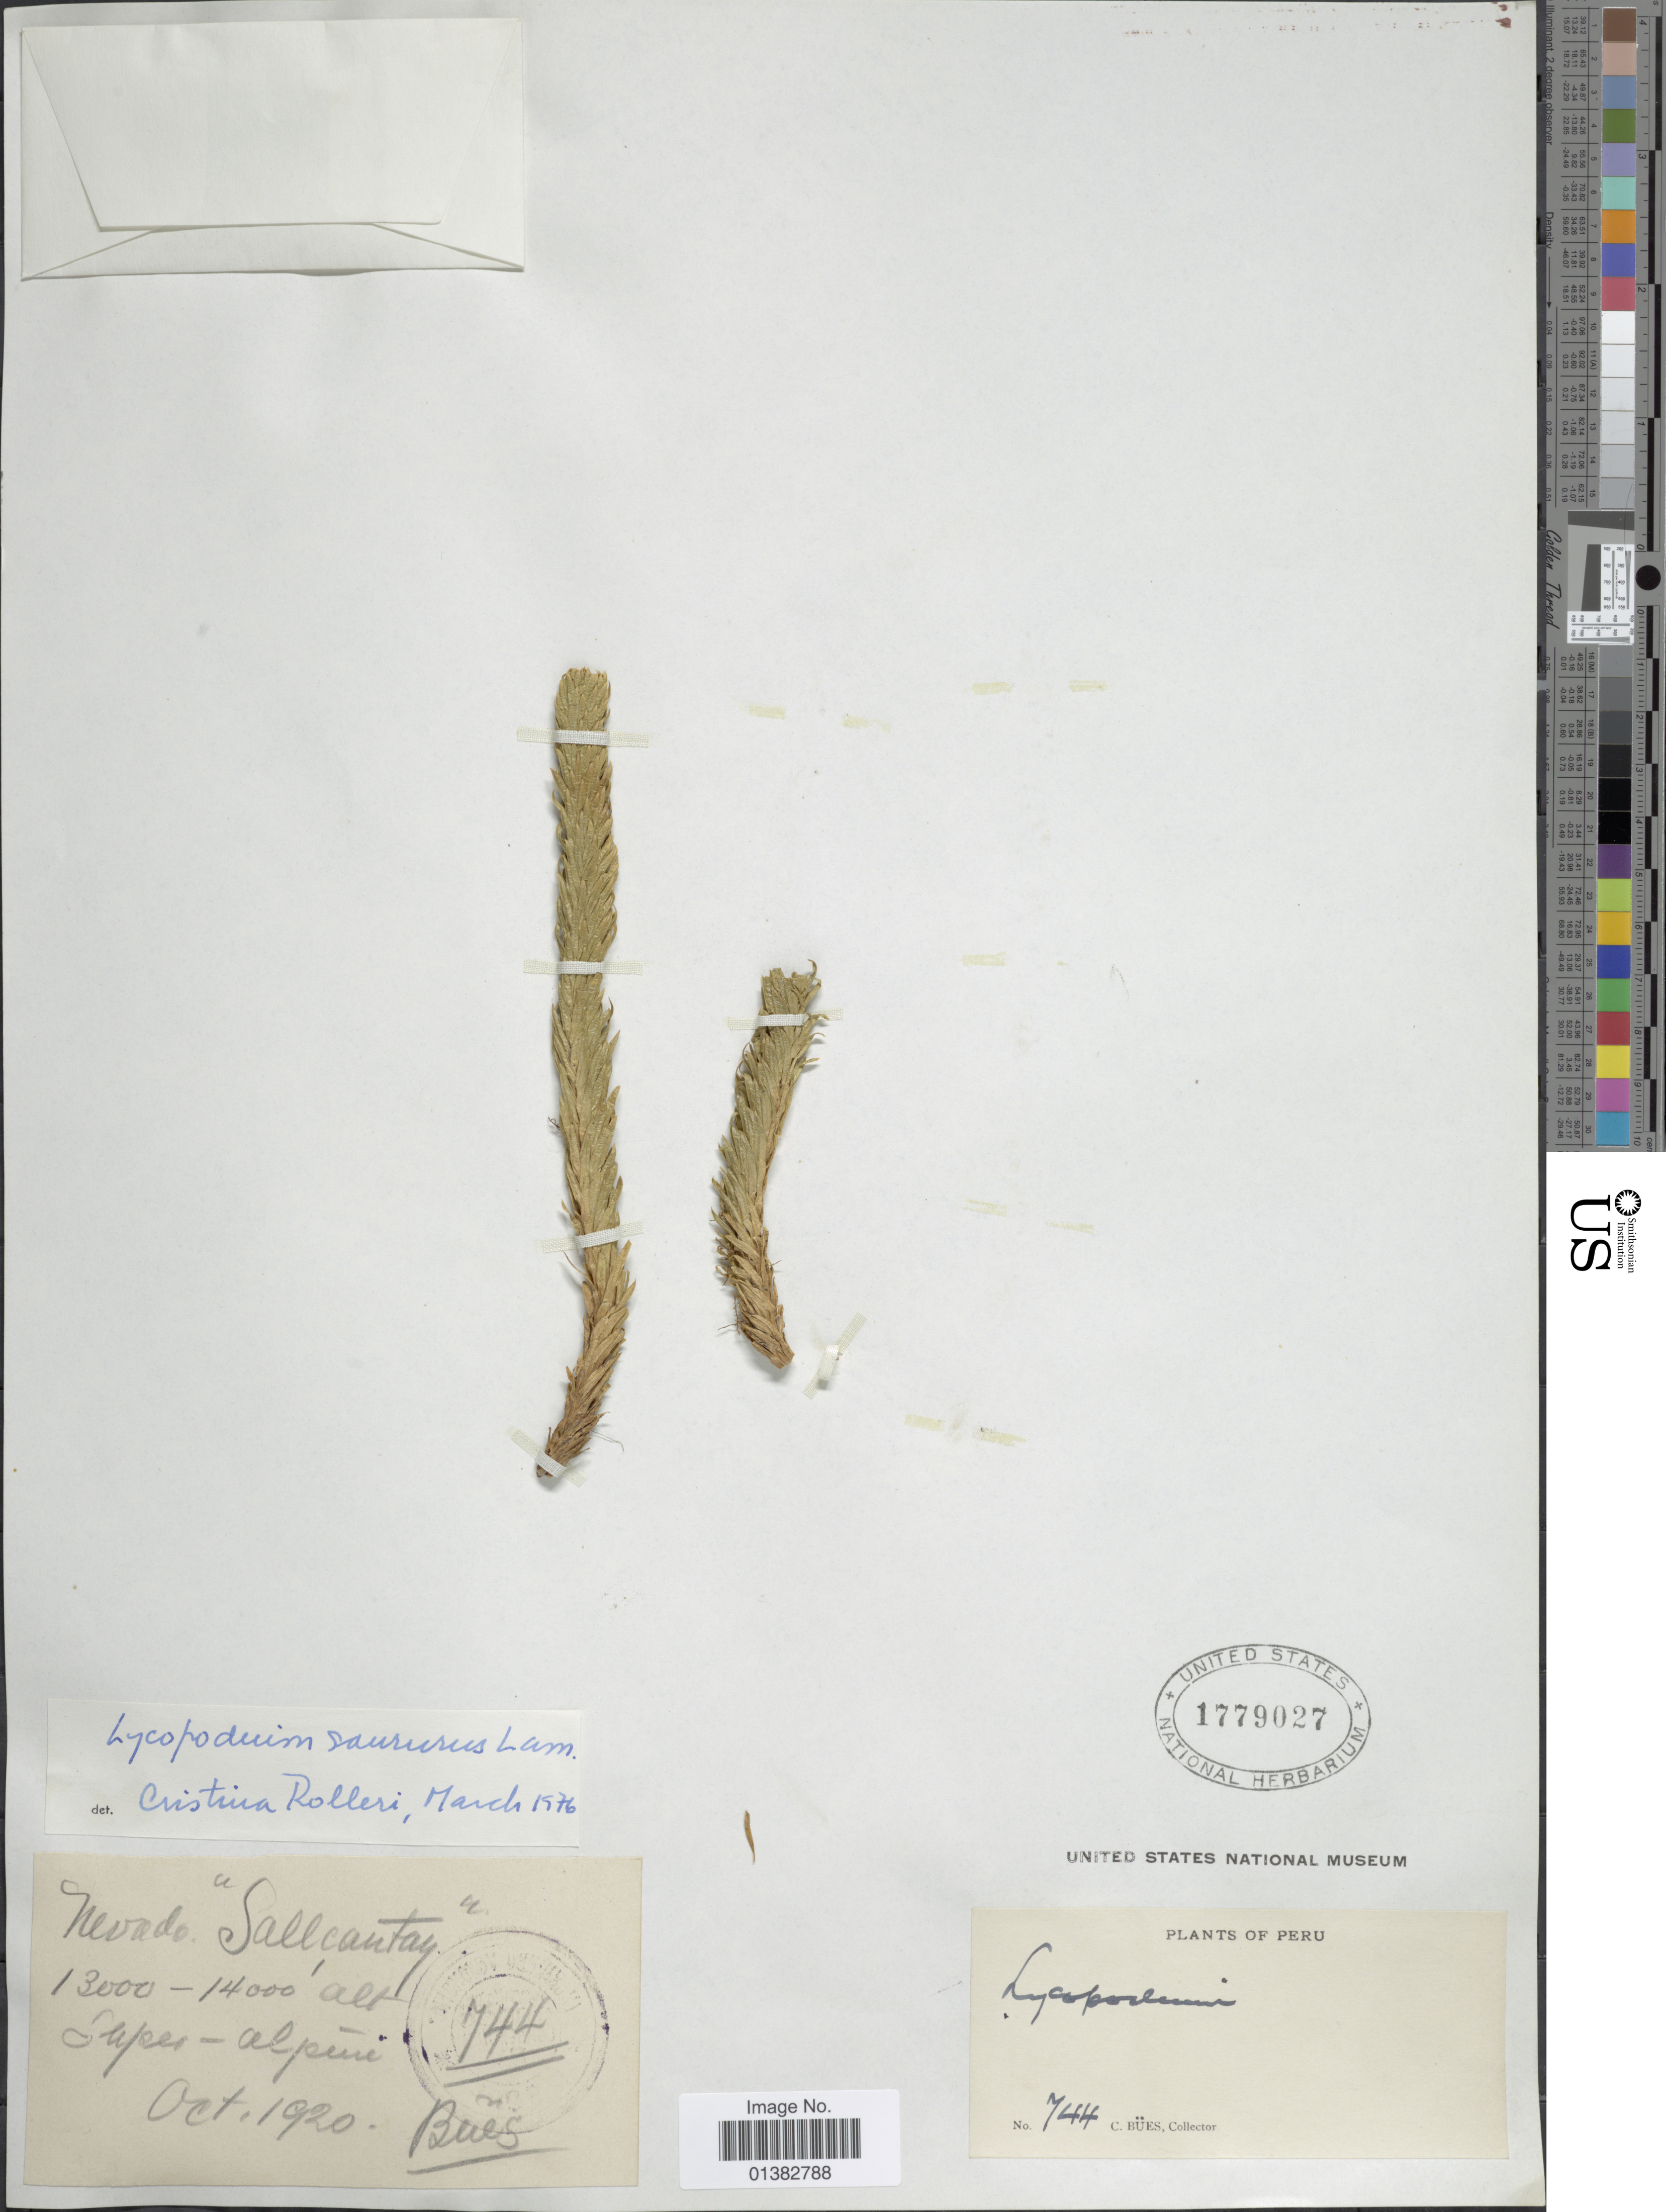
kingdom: Plantae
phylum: Tracheophyta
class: Lycopodiopsida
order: Lycopodiales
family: Lycopodiaceae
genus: Phlegmariurus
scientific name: Phlegmariurus saururus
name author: (Lam.) B. Øllg.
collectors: C. Bues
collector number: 744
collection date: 1920-10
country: Peru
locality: Nevado "Sallcantay", super - alpine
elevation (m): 3962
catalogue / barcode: US 1779027